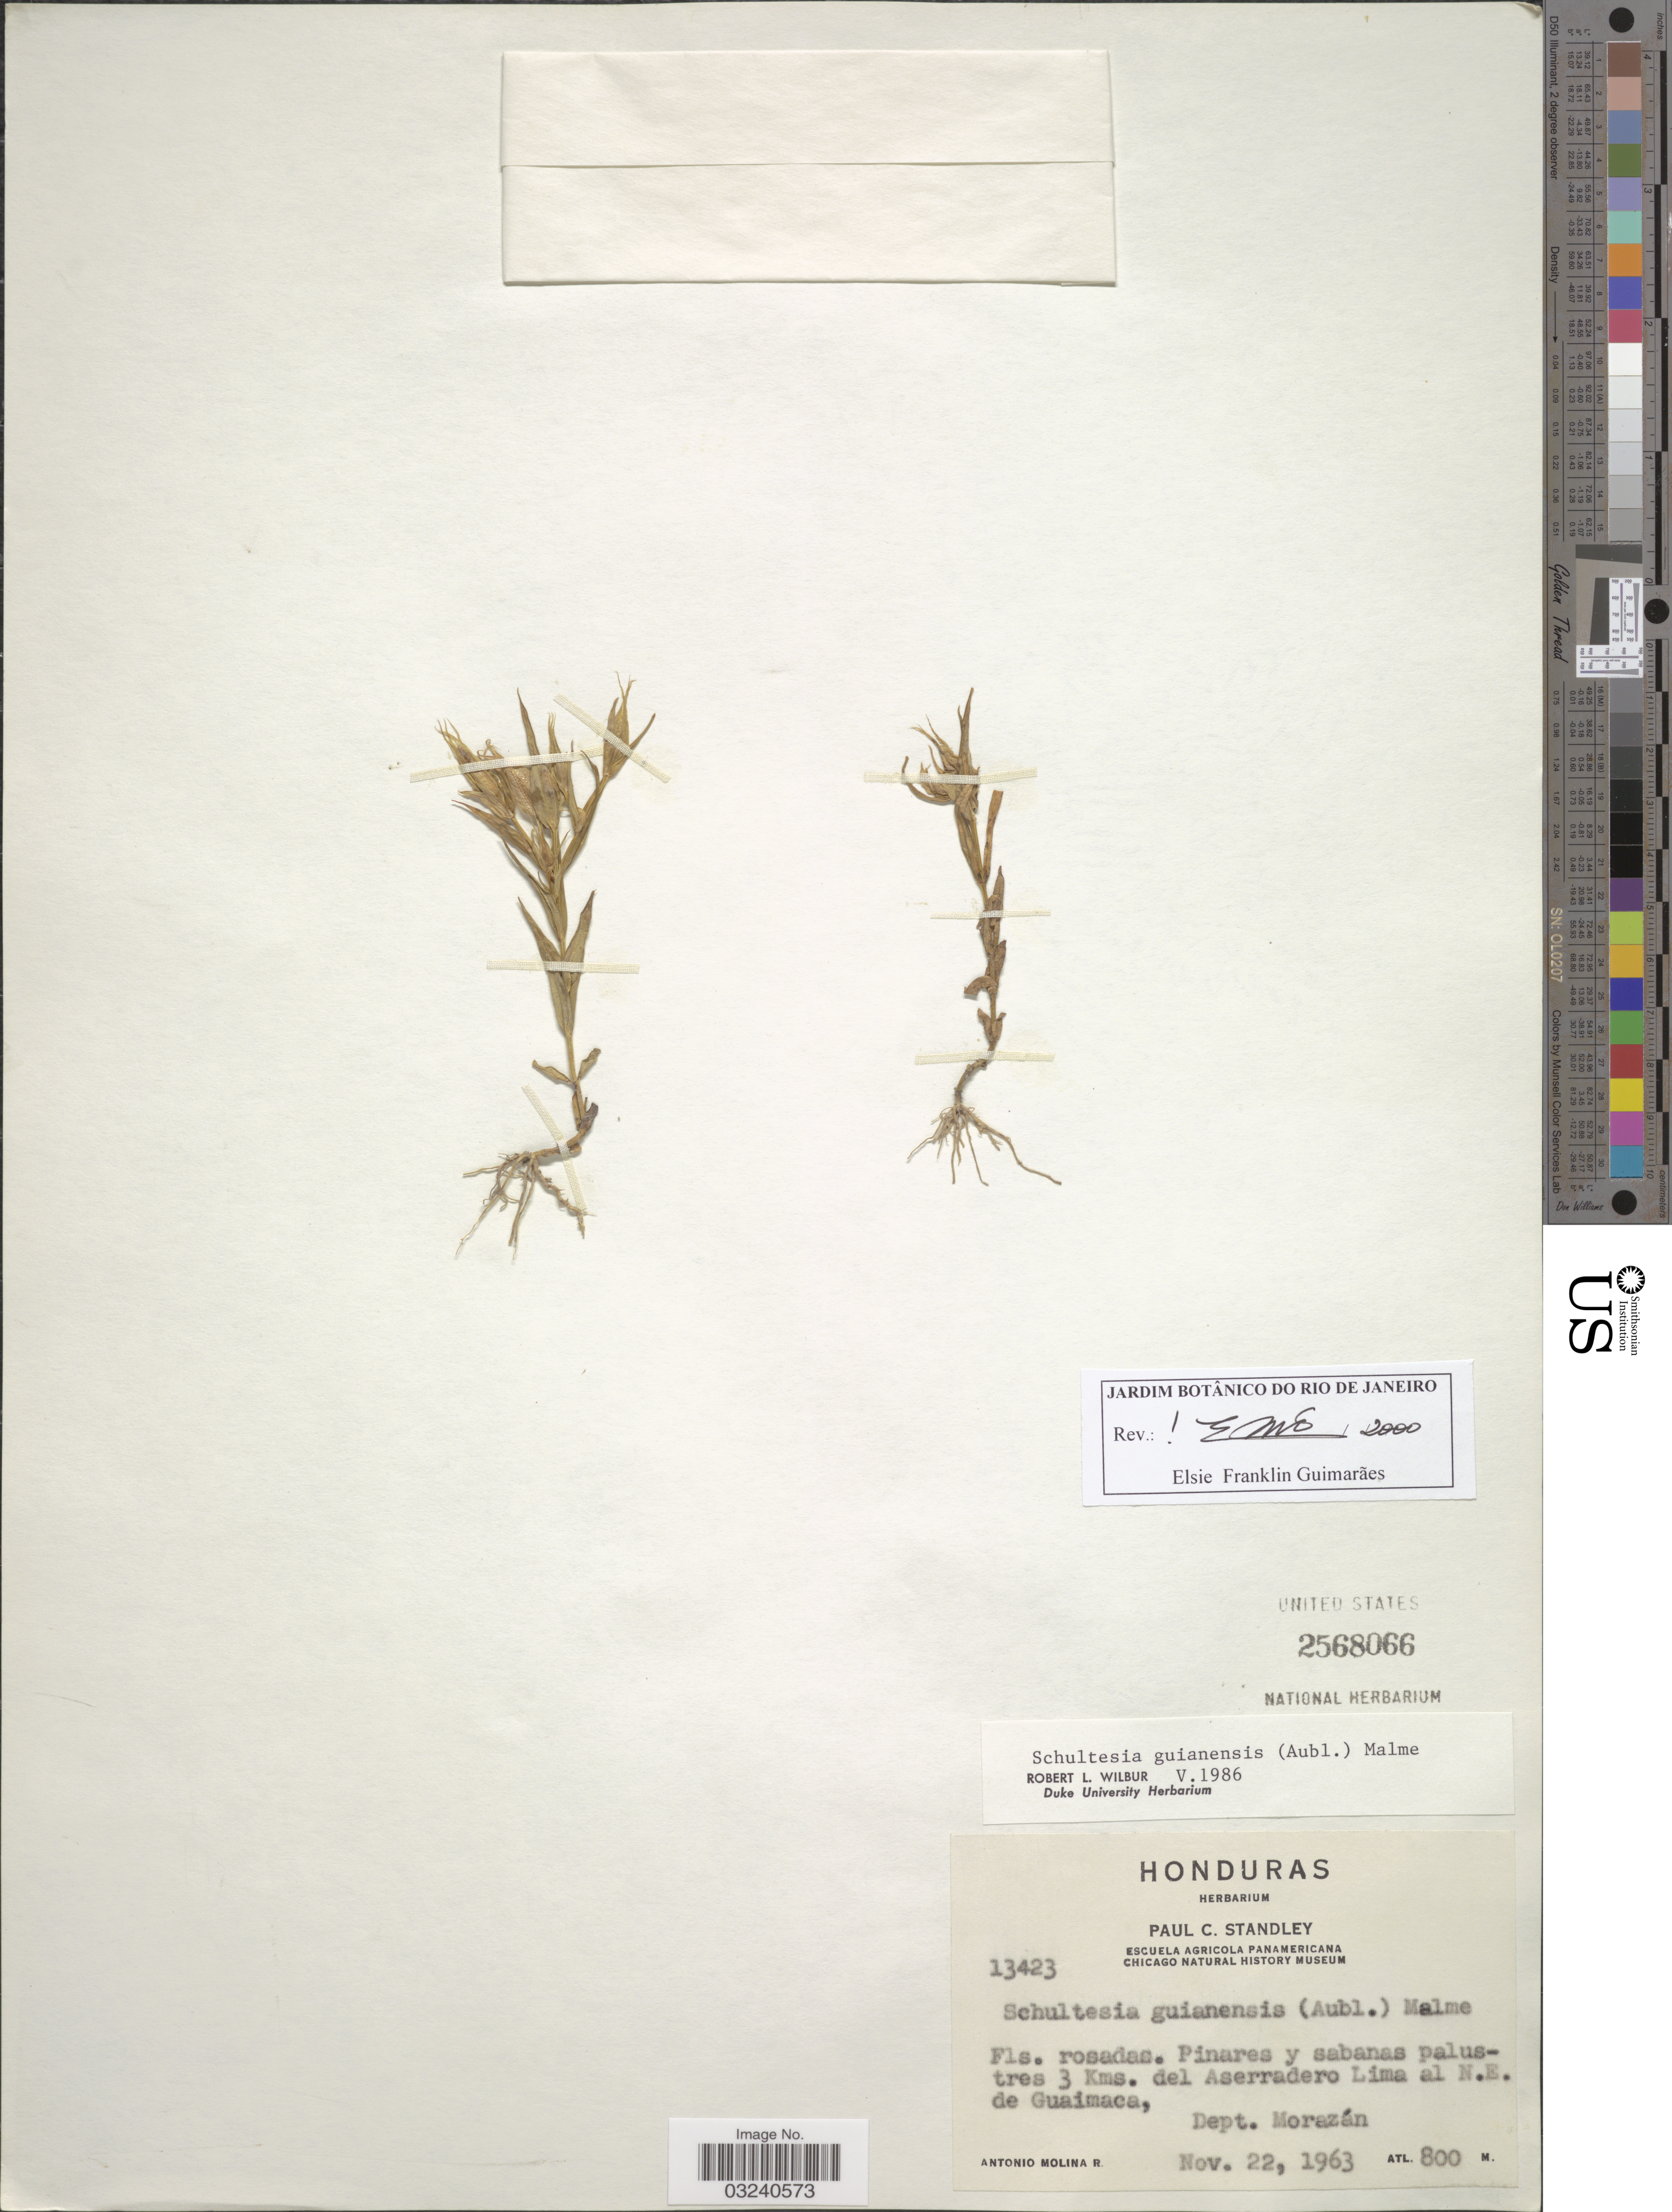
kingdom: Plantae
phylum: Tracheophyta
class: Magnoliopsida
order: Gentianales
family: Gentianaceae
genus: Schultesia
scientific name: Schultesia guianensis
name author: (Aubl.) Malme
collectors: A. Molina R.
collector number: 13423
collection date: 1963-11-22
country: Honduras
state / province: Fco. Morazán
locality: Pinares y sabanas palustres 3 Kms. del Aserradero Lima al N.E. de Guaimaca, Dept. Morazán.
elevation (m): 800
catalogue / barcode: US 2568066